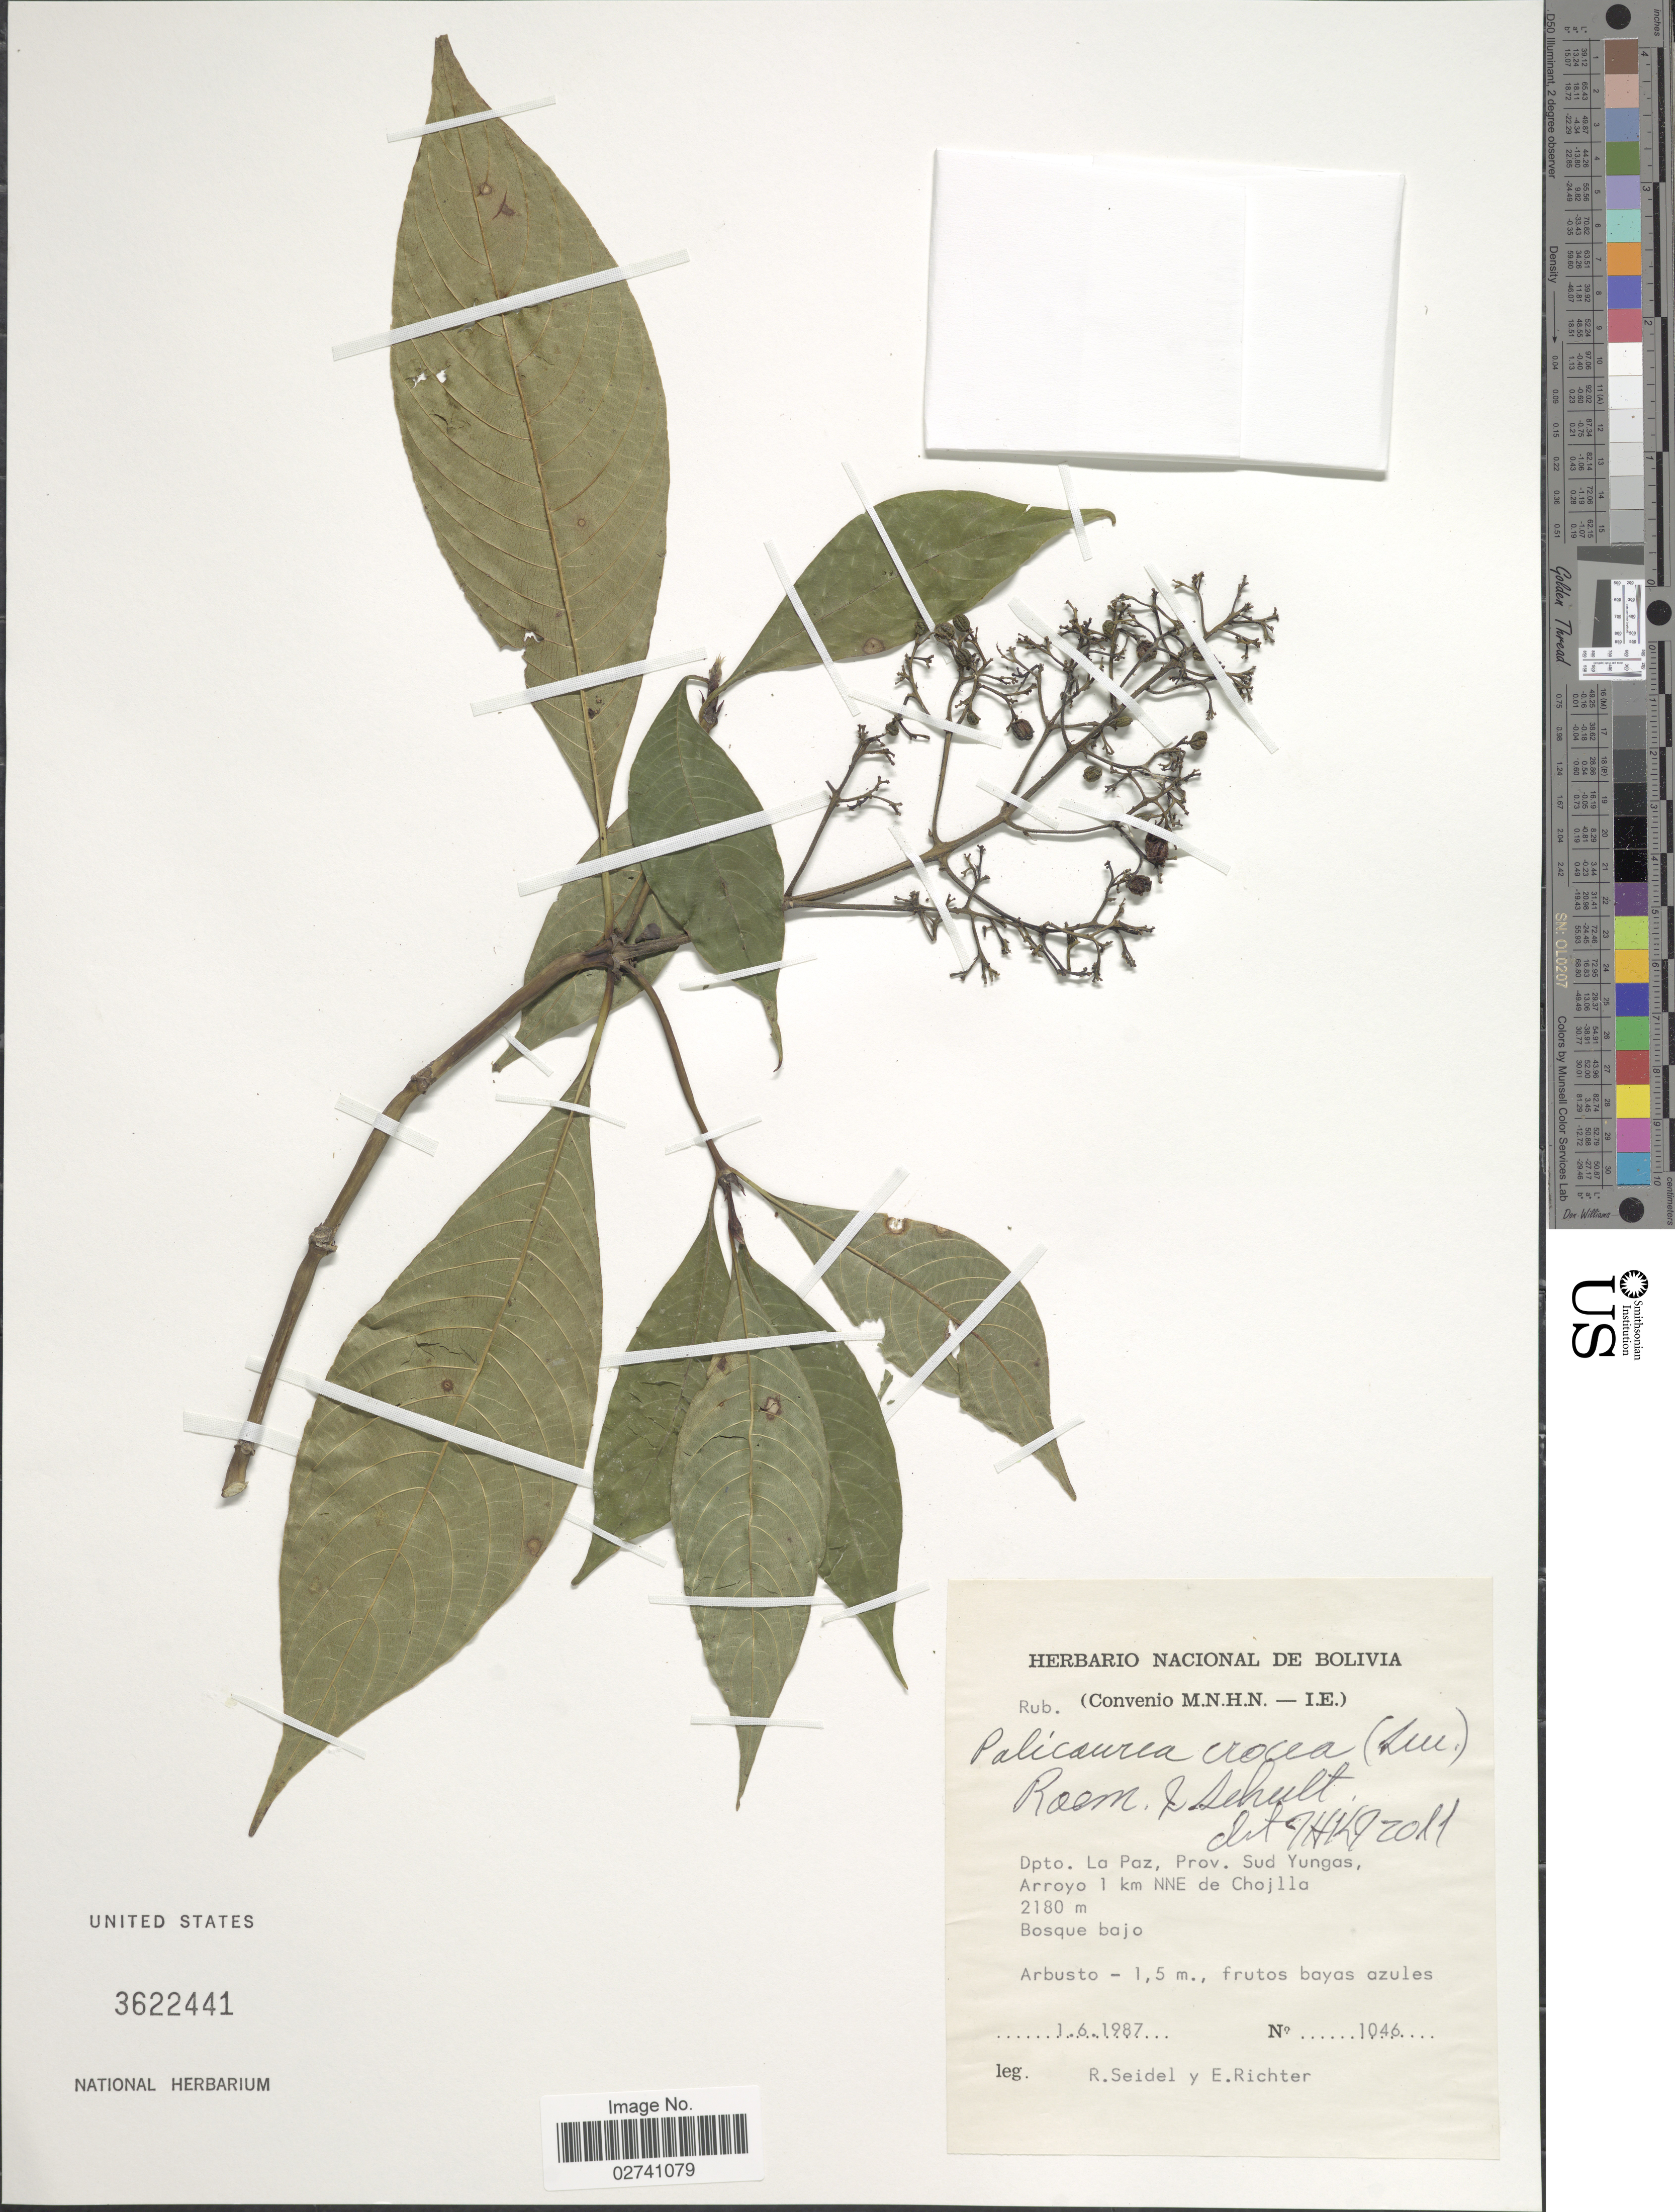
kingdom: Plantae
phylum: Tracheophyta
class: Magnoliopsida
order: Gentianales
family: Rubiaceae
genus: Palicourea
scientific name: Palicourea crocea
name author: (Sw.) Schult.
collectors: R. Seidel & E. Richter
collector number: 1046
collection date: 1987-06-01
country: Bolivia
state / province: La Paz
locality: Prov. Sud Yungas, Arroyo 1 km NNE de Chojlla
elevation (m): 2180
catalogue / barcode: US 3622441